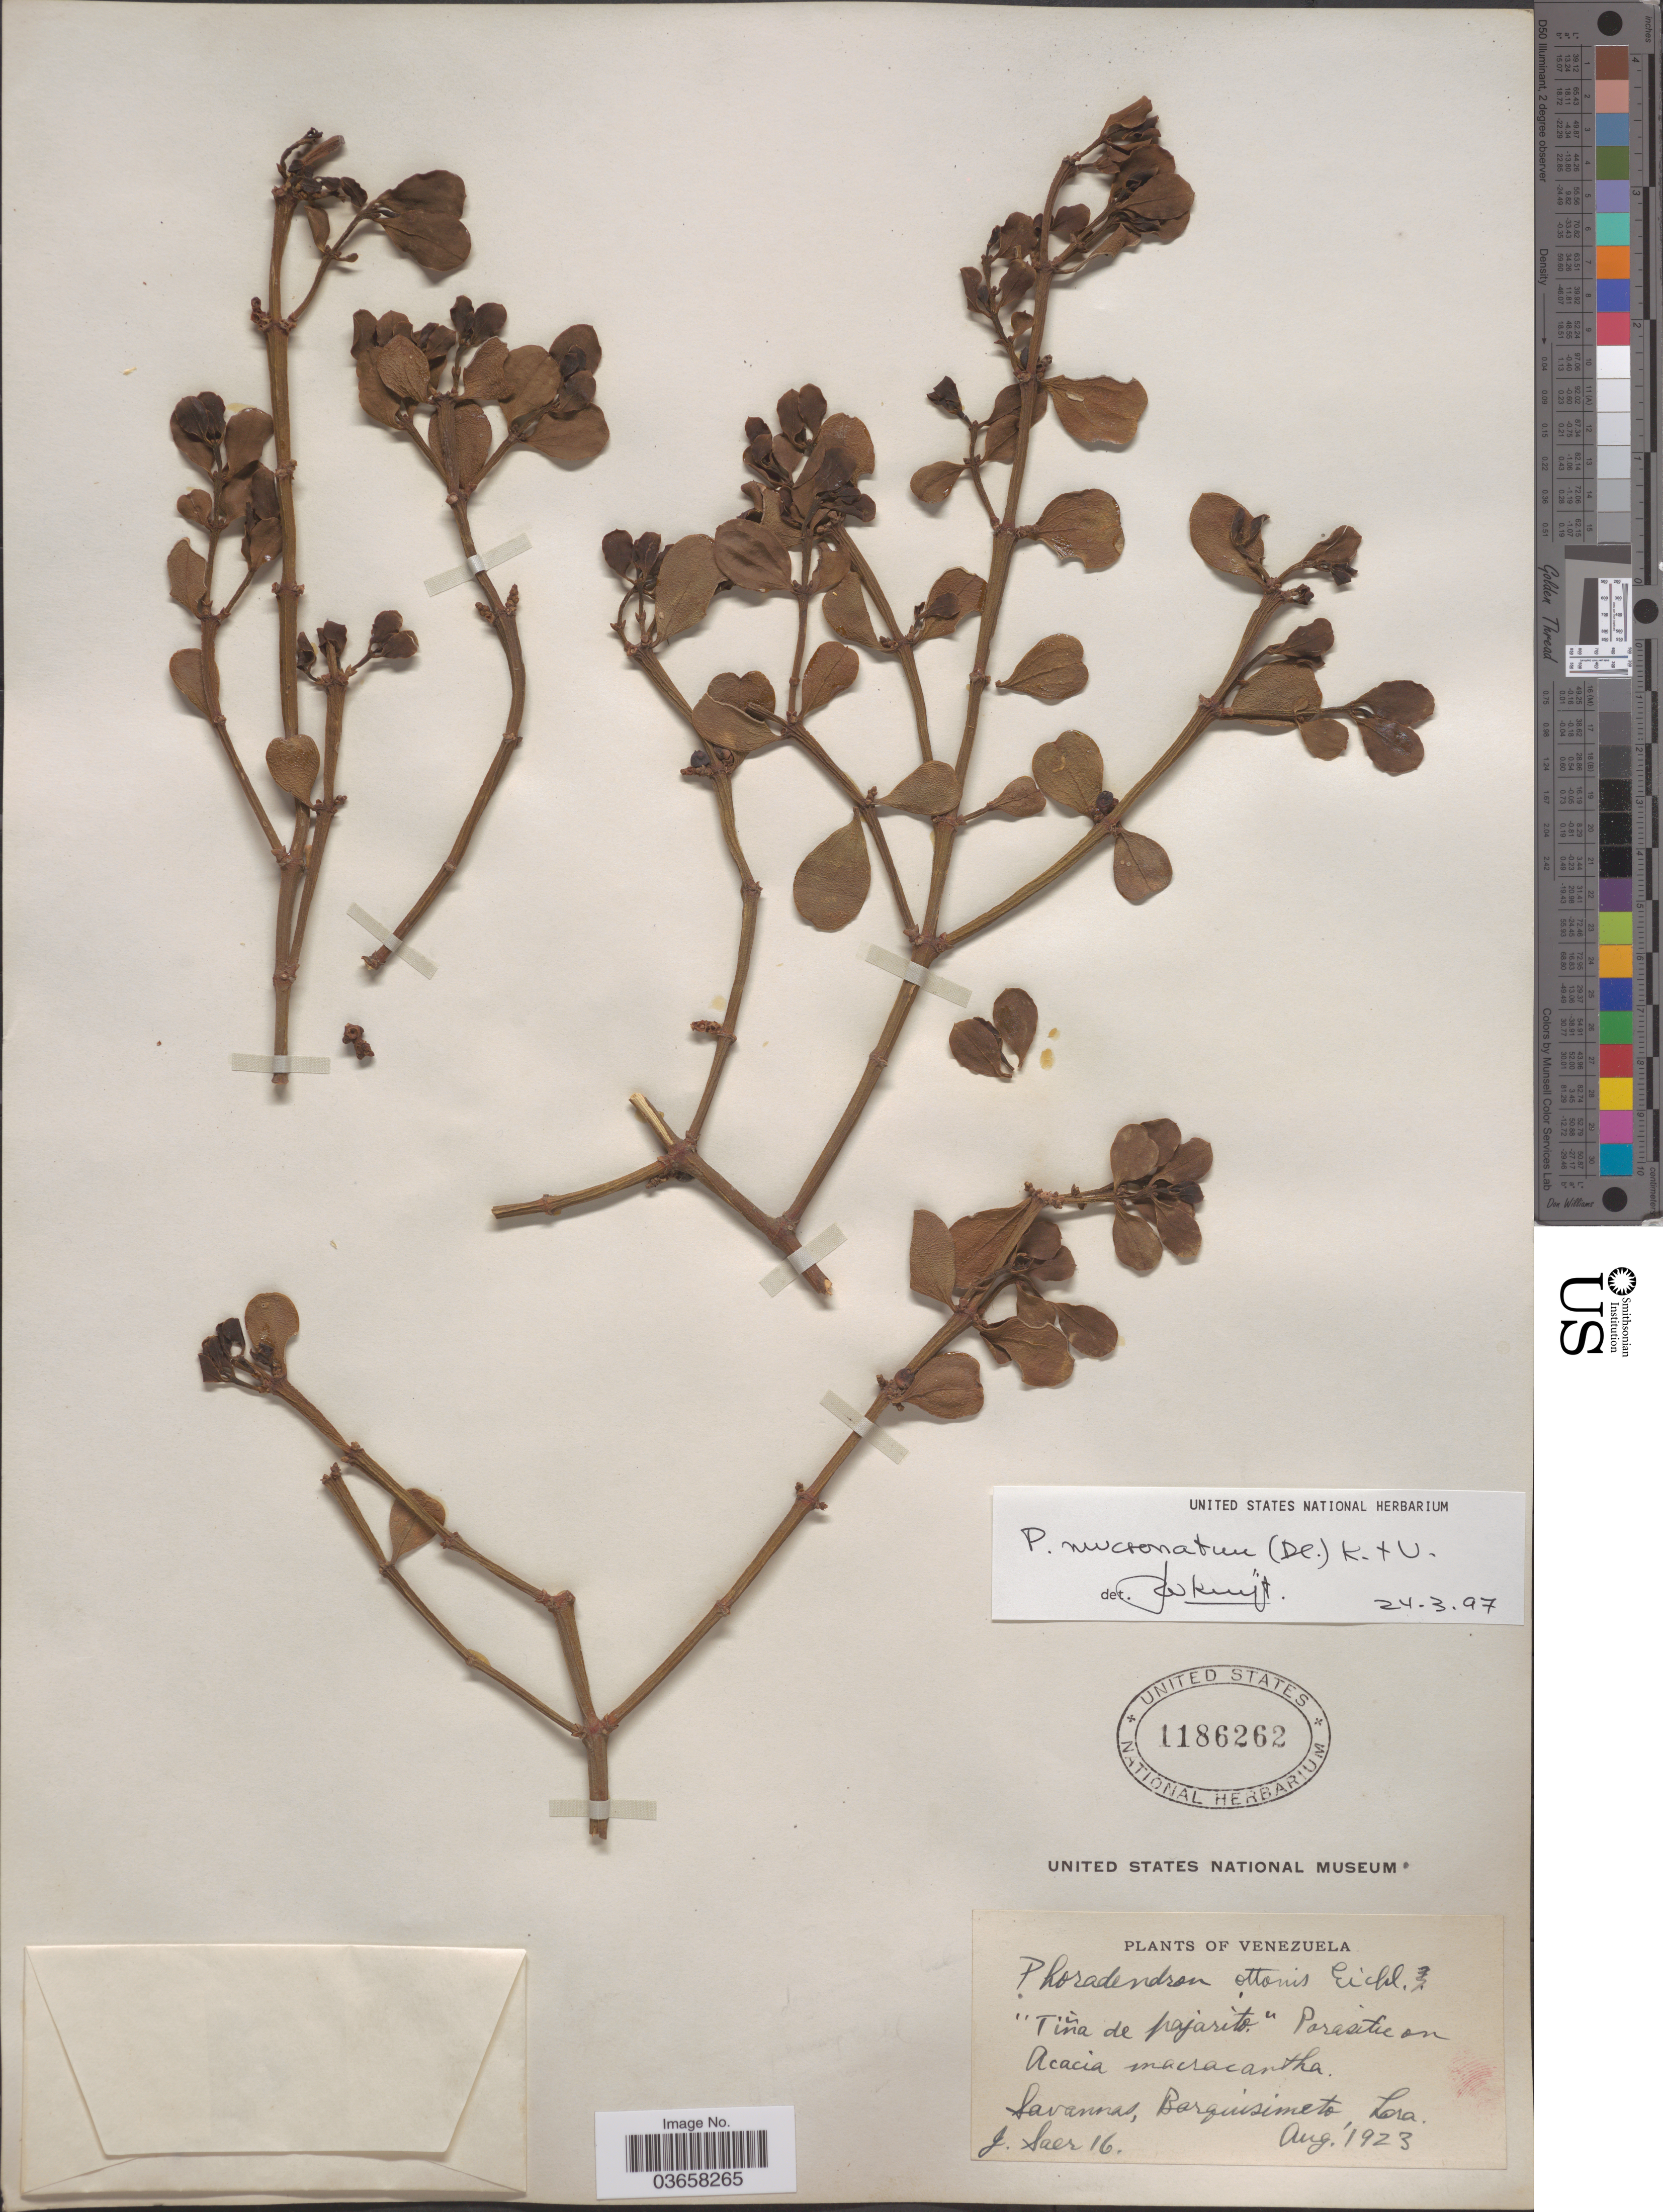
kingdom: Plantae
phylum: Tracheophyta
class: Magnoliopsida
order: Santalales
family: Viscaceae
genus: Phoradendron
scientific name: Phoradendron mucronatum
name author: (DC.) Krug & Urb.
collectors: J. Saer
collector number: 16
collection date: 1923-08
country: Venezuela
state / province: Lara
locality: Savannas, Barquisimeta.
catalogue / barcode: US 1186262